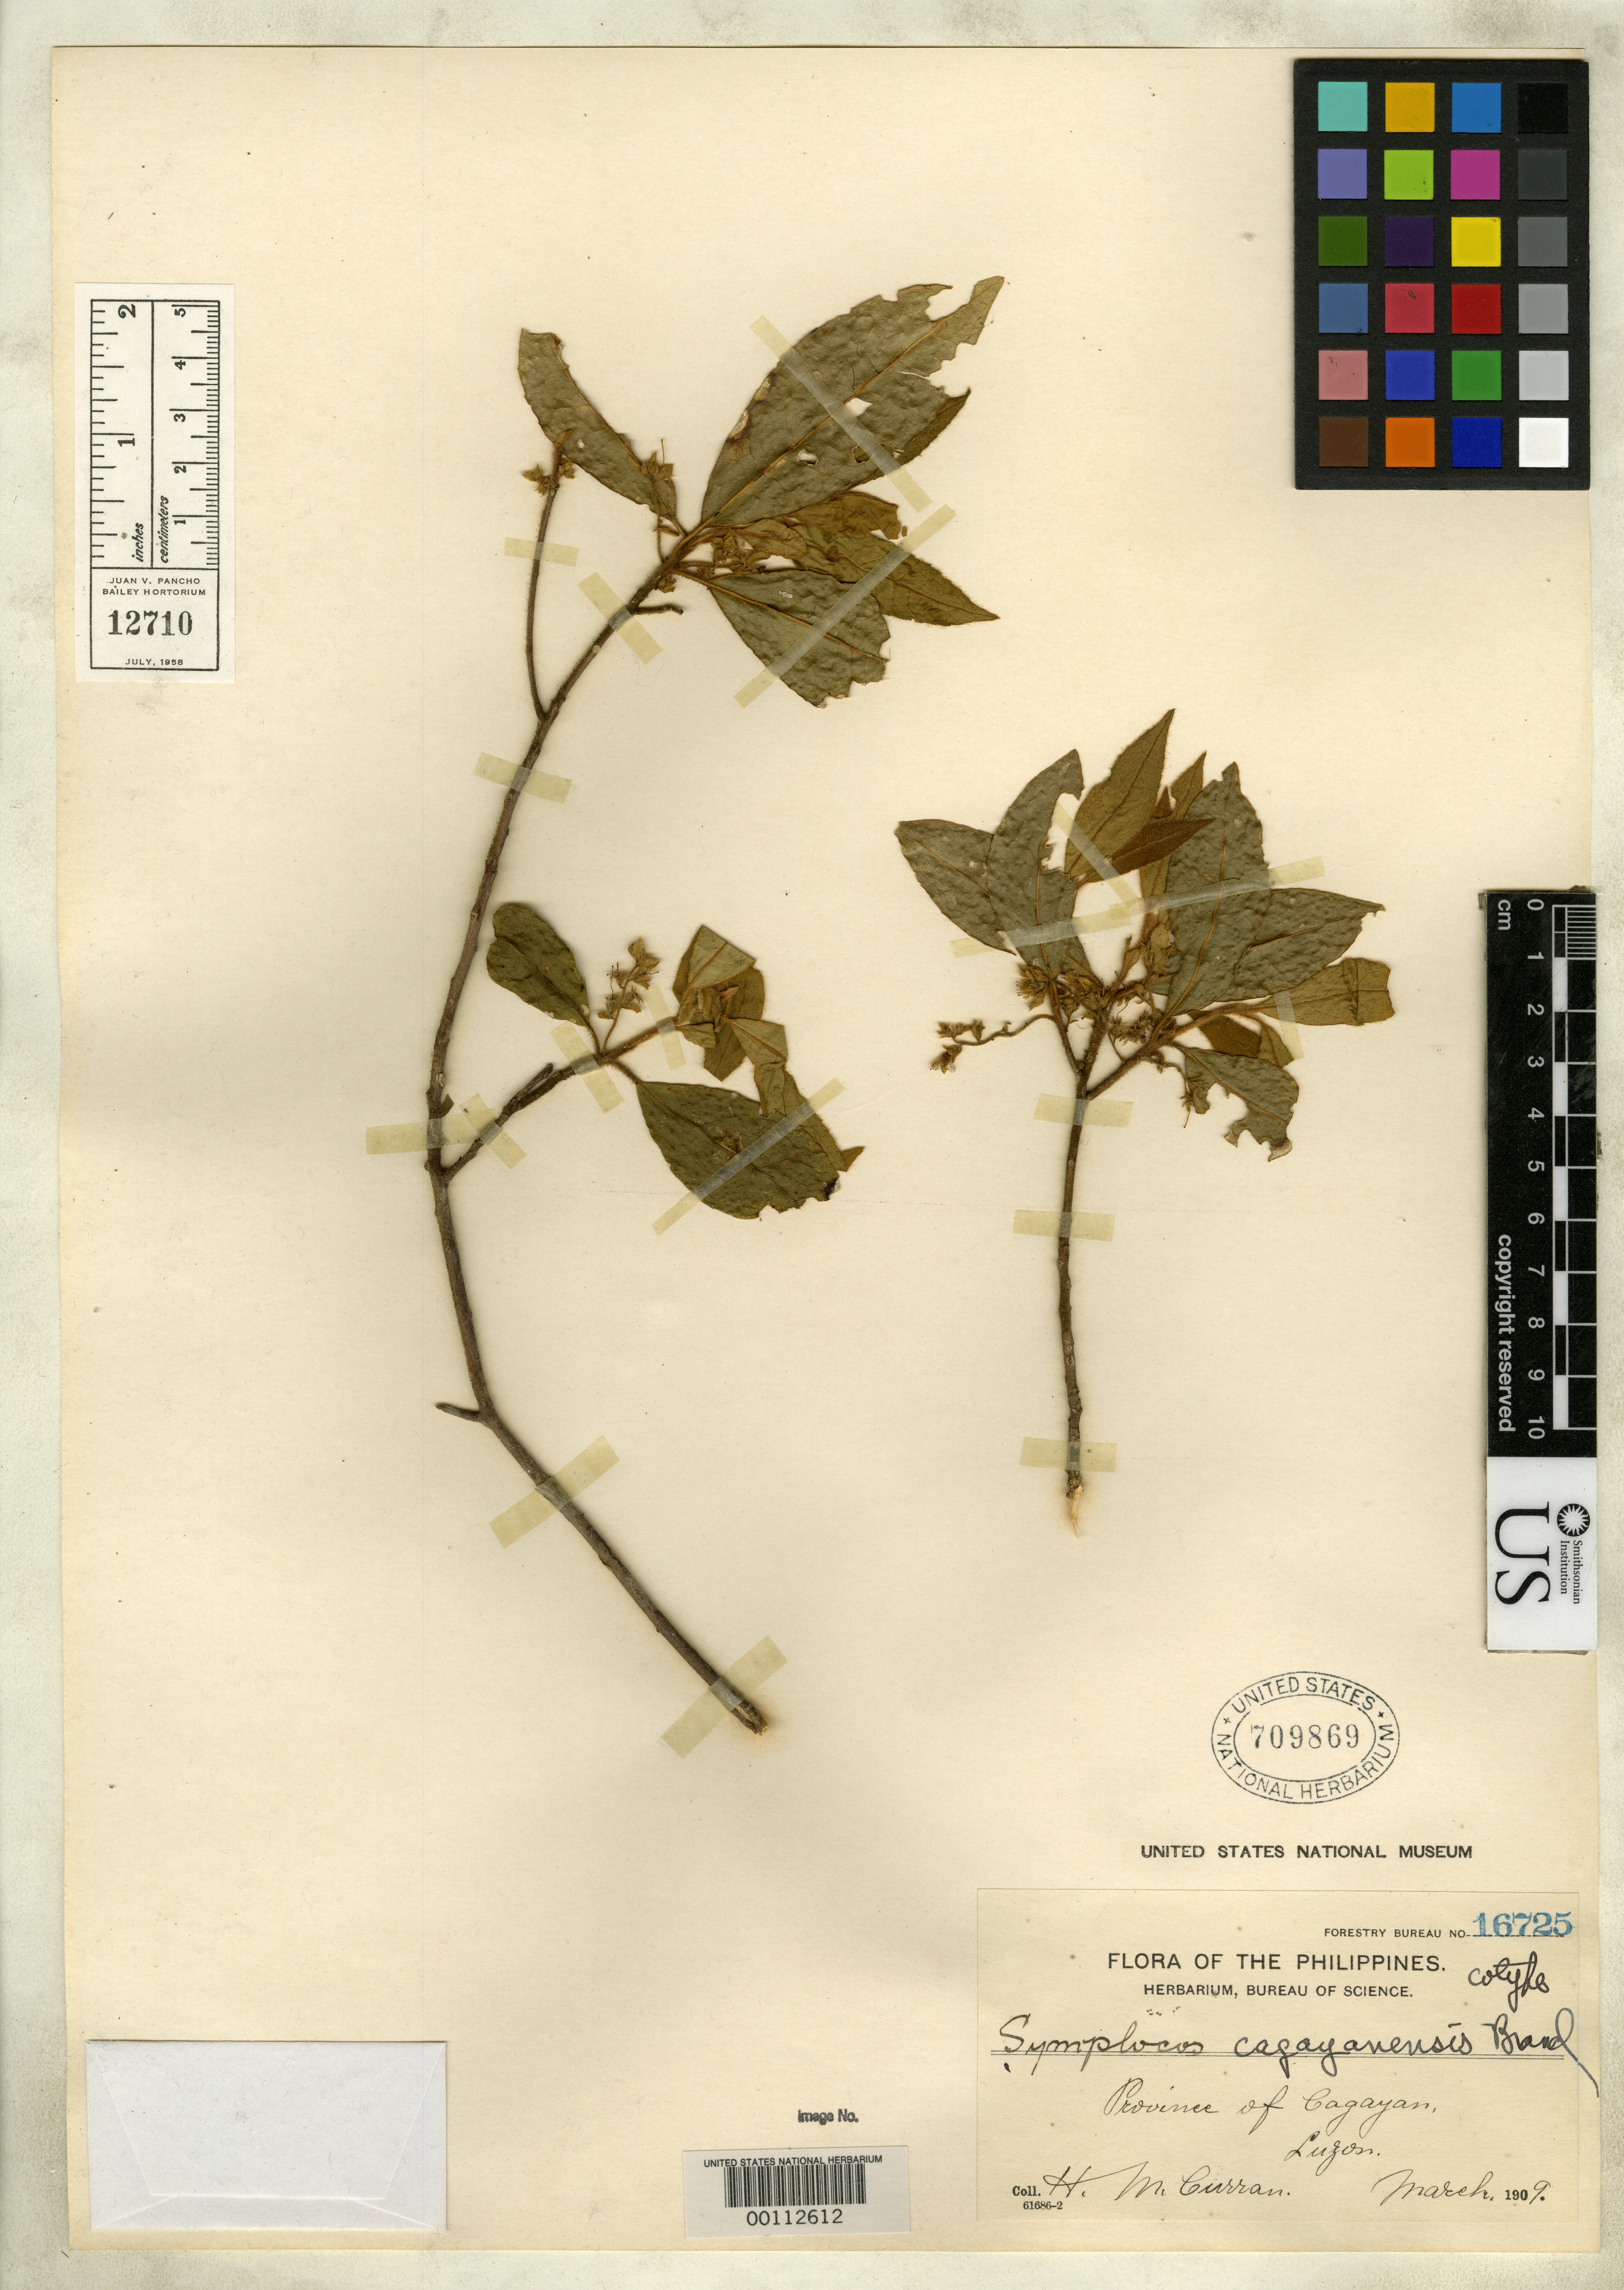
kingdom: Plantae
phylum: Tracheophyta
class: Magnoliopsida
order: Ericales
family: Symplocaceae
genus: Symplocos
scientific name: Symplocos cagayanensis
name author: Brand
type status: Isotype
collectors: H. M. Curran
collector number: Bur. Sci. 16725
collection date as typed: Mar 1909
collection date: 1909-03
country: Philippines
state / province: Cagayan Valley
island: Luzon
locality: Misiones River. Cagayan.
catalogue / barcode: US 709869